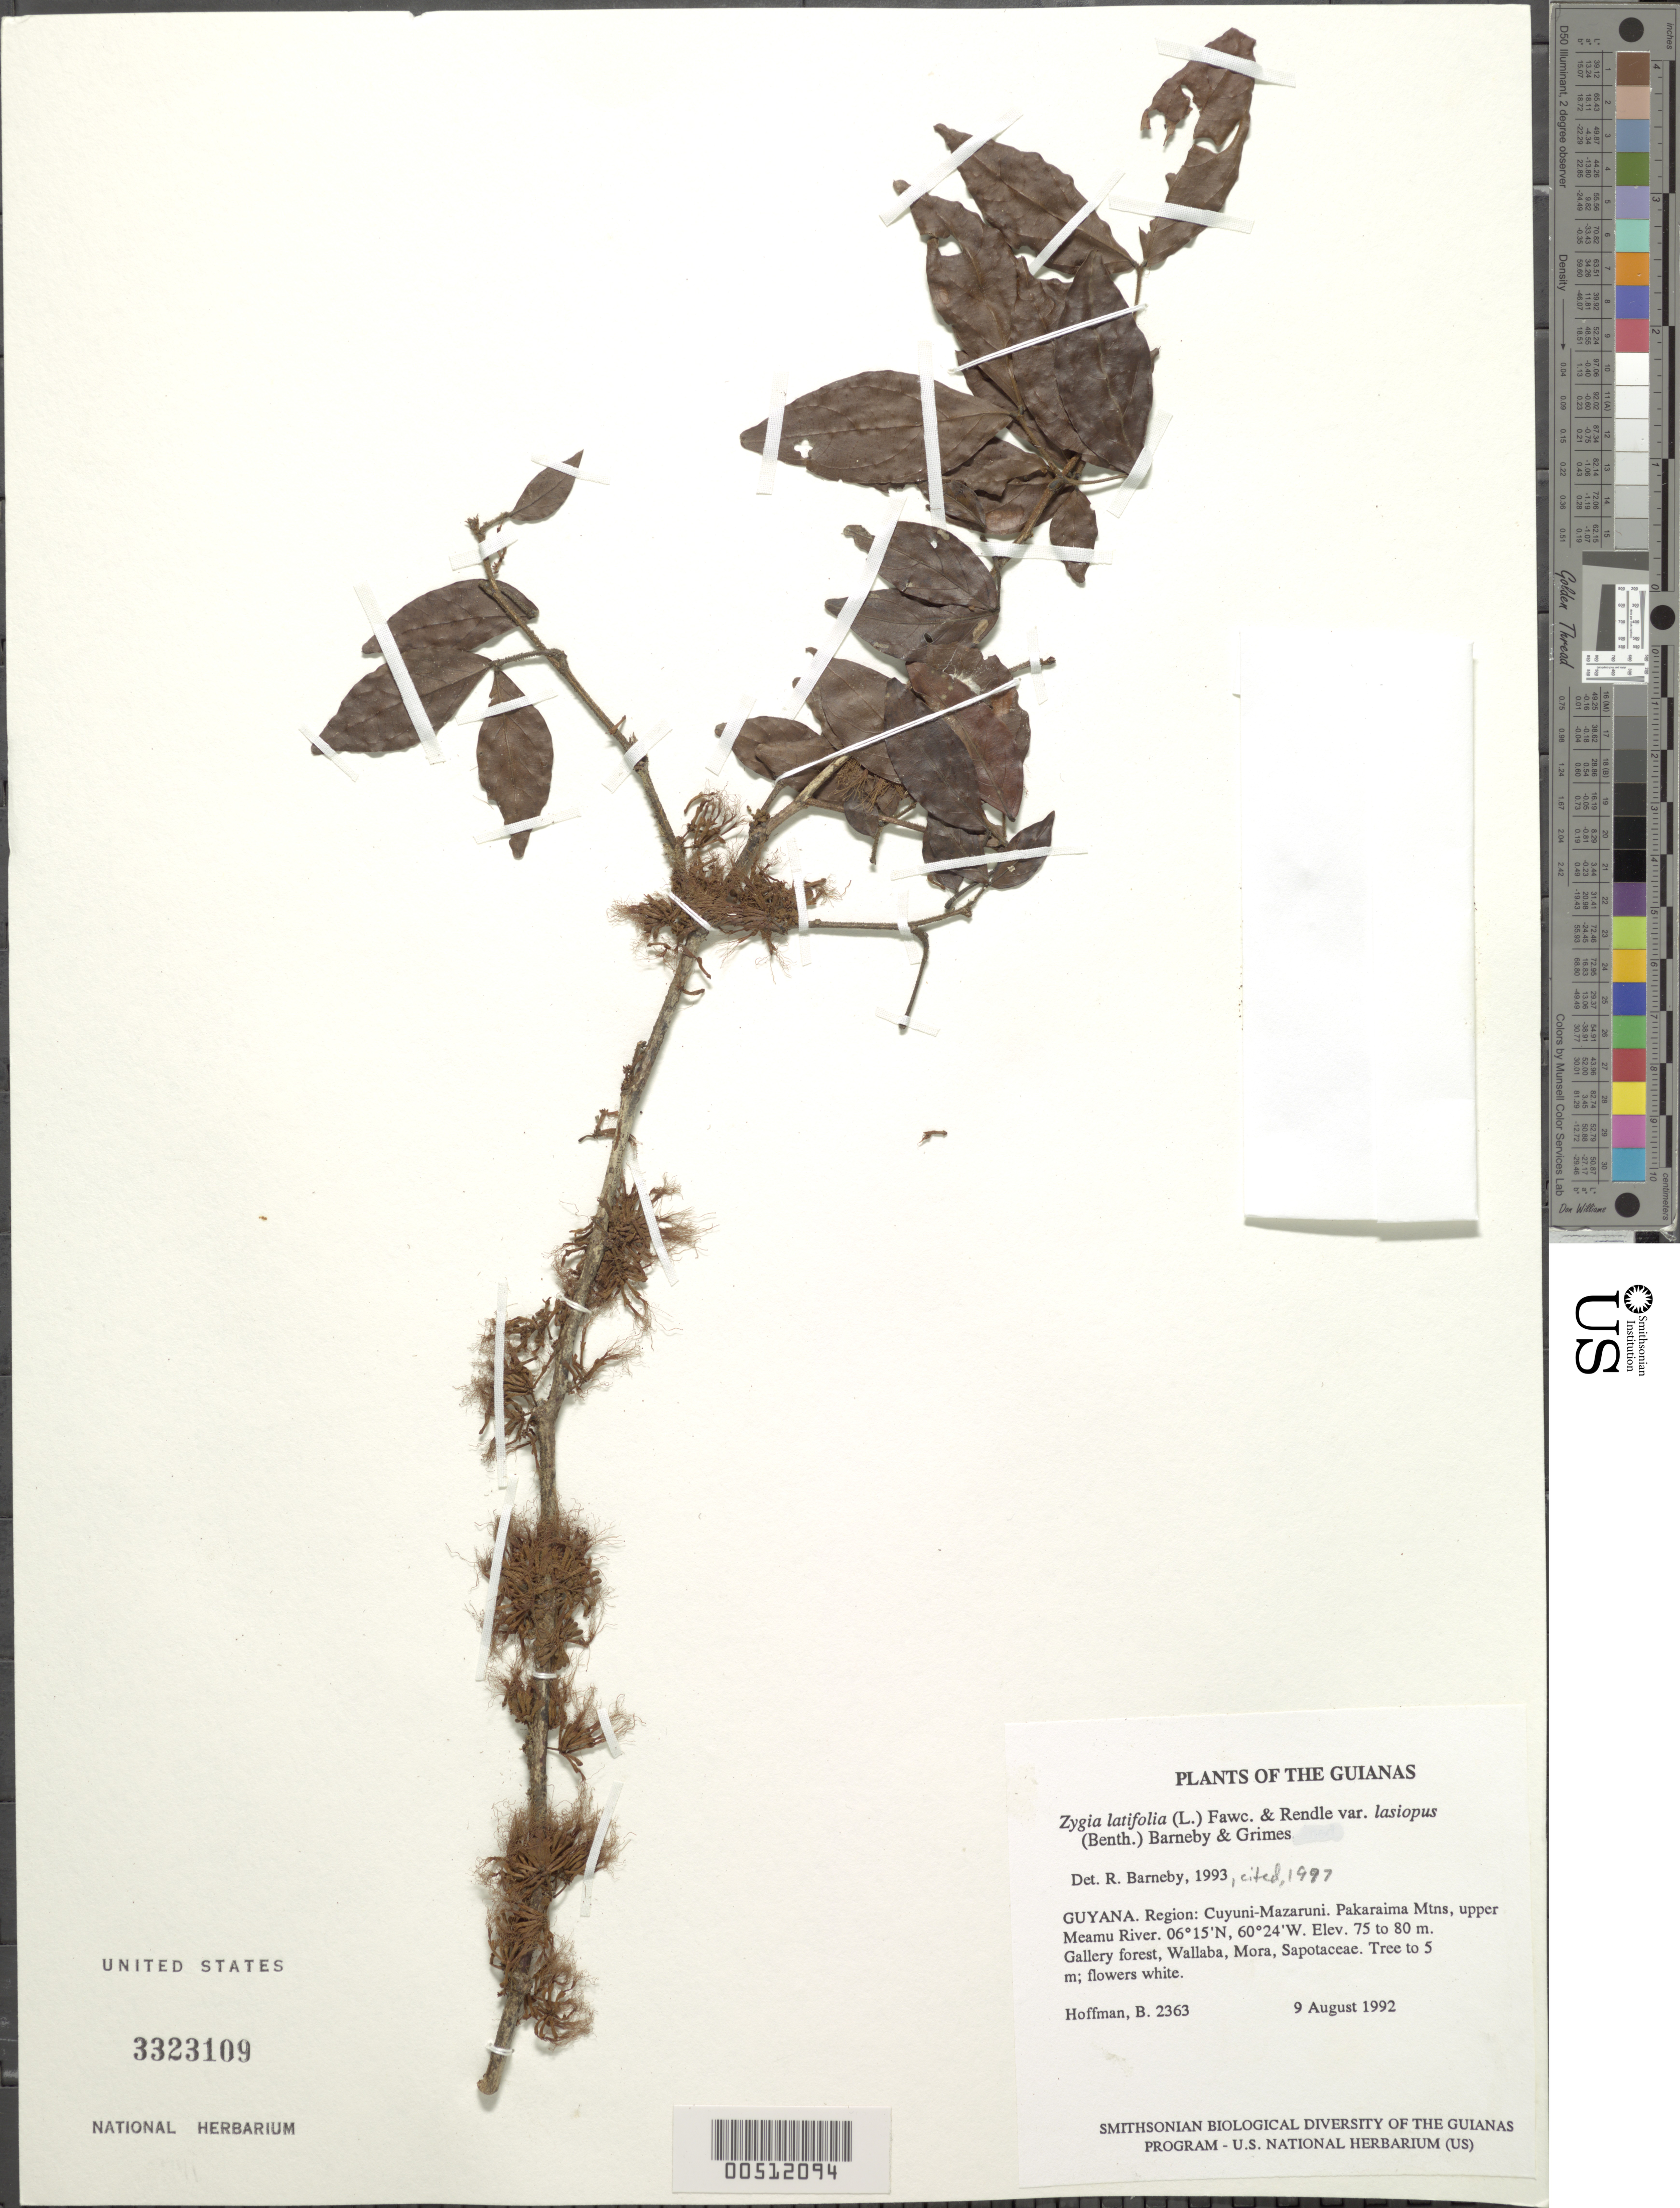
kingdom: Plantae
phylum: Tracheophyta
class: Magnoliopsida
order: Fabales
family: Fabaceae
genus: Zygia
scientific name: Zygia latifolia var. lasiopus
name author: (Benth.) Barneby & J.W. Grimes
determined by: Barneby, Rupert C., (NY)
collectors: B. Hoffman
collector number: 2363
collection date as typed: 9 August 1992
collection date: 1992-08-09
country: Guyana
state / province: Cuyuni-Mazaruni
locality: Pakaraima Mountains, upper Meamu River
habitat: Gallery forest, Wallaba, Mora, Sapotaceae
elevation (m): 75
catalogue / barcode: US 3323109